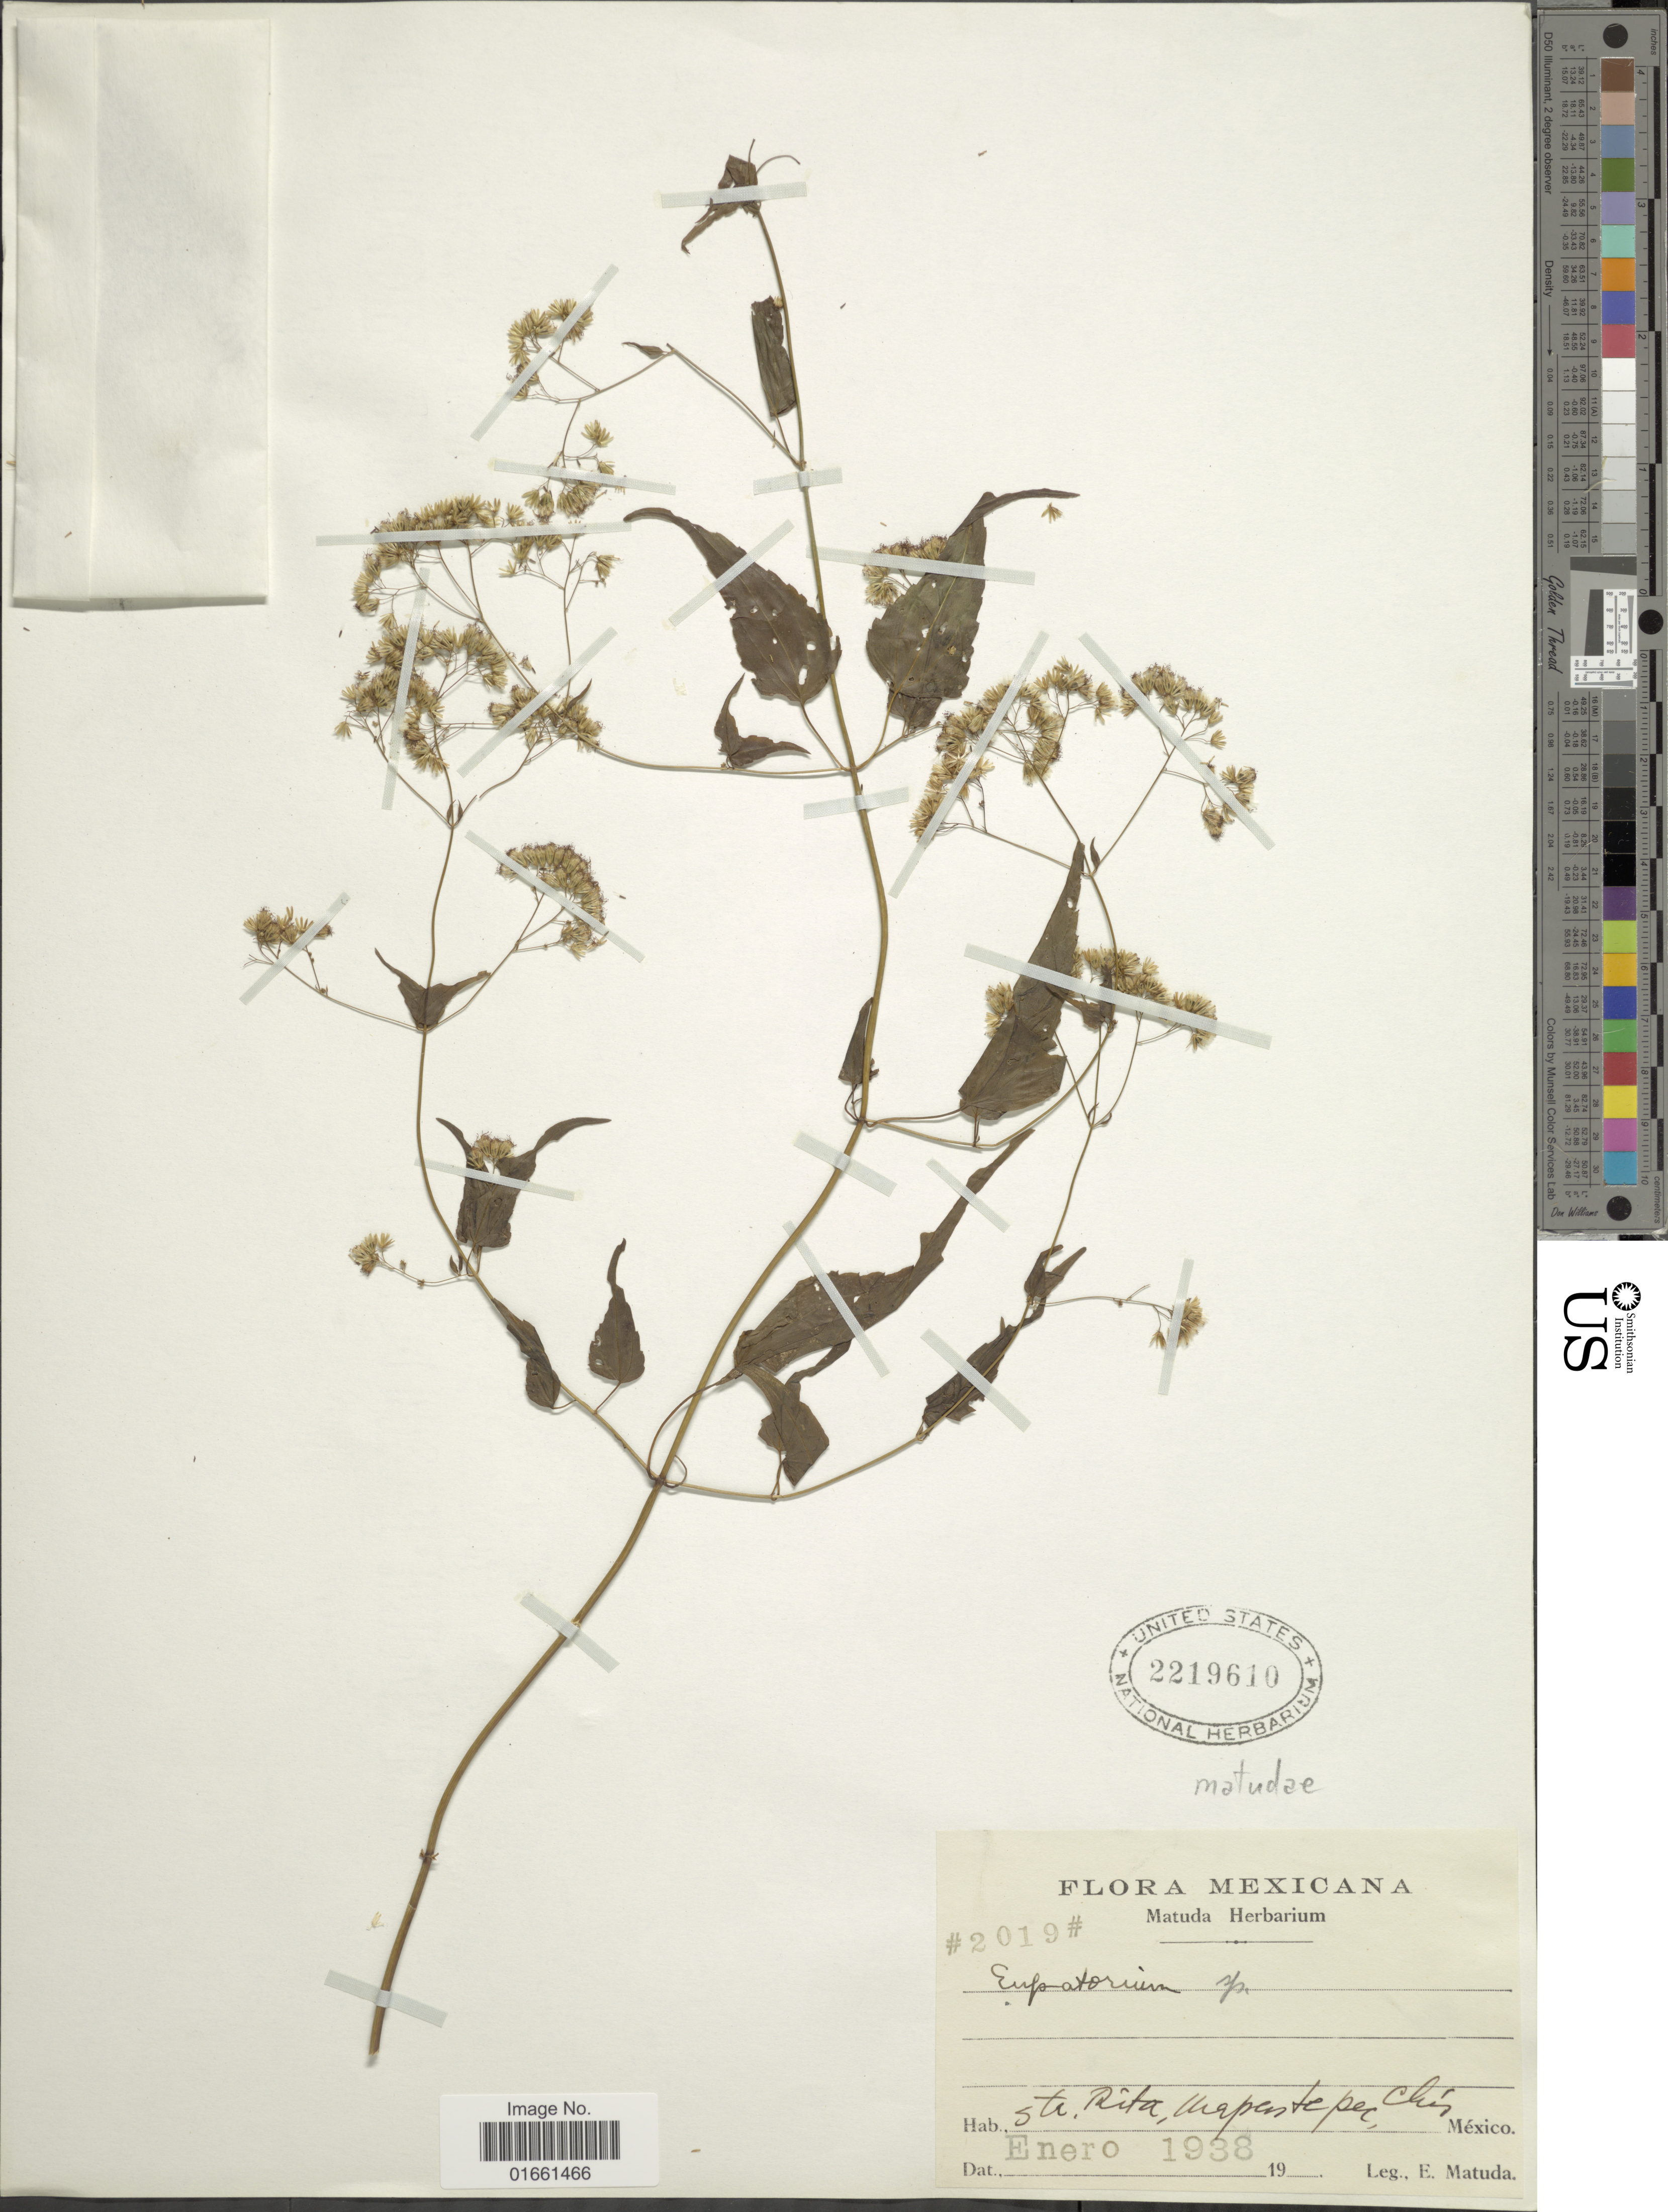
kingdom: Plantae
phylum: Tracheophyta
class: Magnoliopsida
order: Asterales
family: Asteraceae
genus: Fleischmannia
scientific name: Fleischmannia matudae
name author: R.M. King & H. Rob.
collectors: E. Matuda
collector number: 2019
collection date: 1938-01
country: Mexico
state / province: Chiapas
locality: Sta,. Rita, Mapastepec Chis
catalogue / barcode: US 2219610